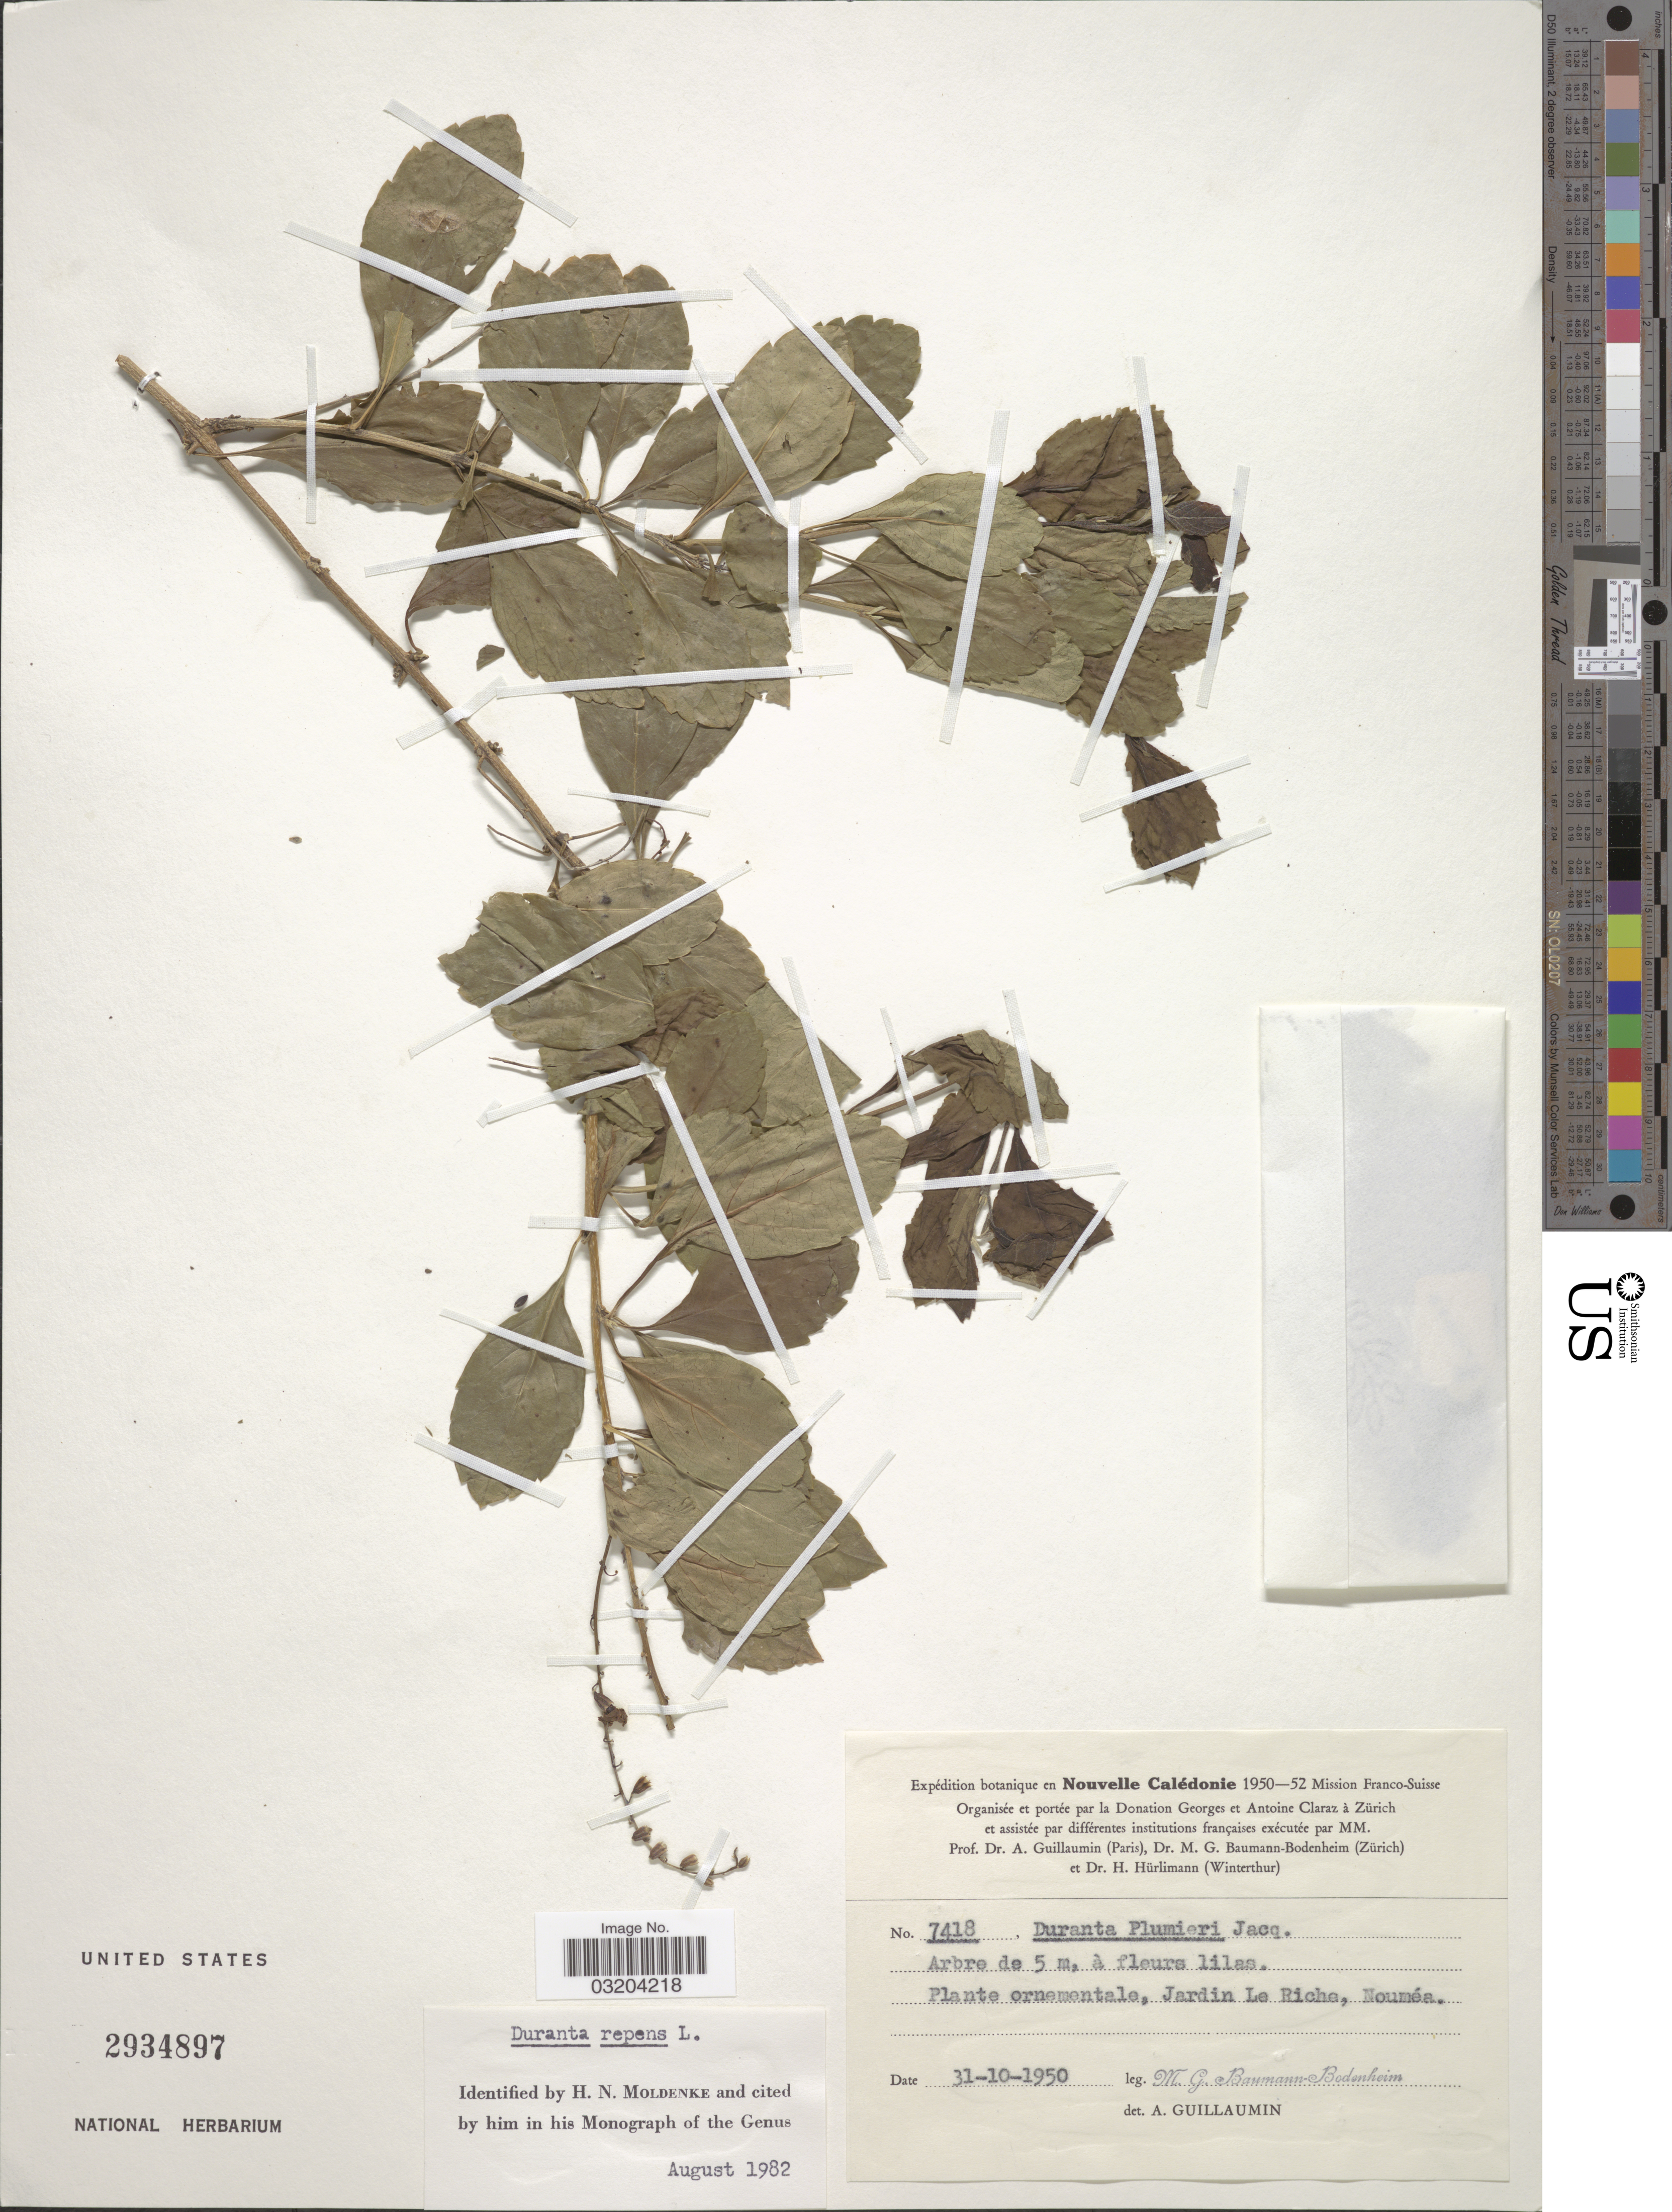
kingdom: Plantae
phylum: Tracheophyta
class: Magnoliopsida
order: Lamiales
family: Verbenaceae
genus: Duranta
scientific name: Duranta erecta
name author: L.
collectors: M. G. Baumann-Bodenheim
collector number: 7418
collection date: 1950-10-31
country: New Caledonia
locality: Jardin Le Richa, Noumeá.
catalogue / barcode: US 2934897